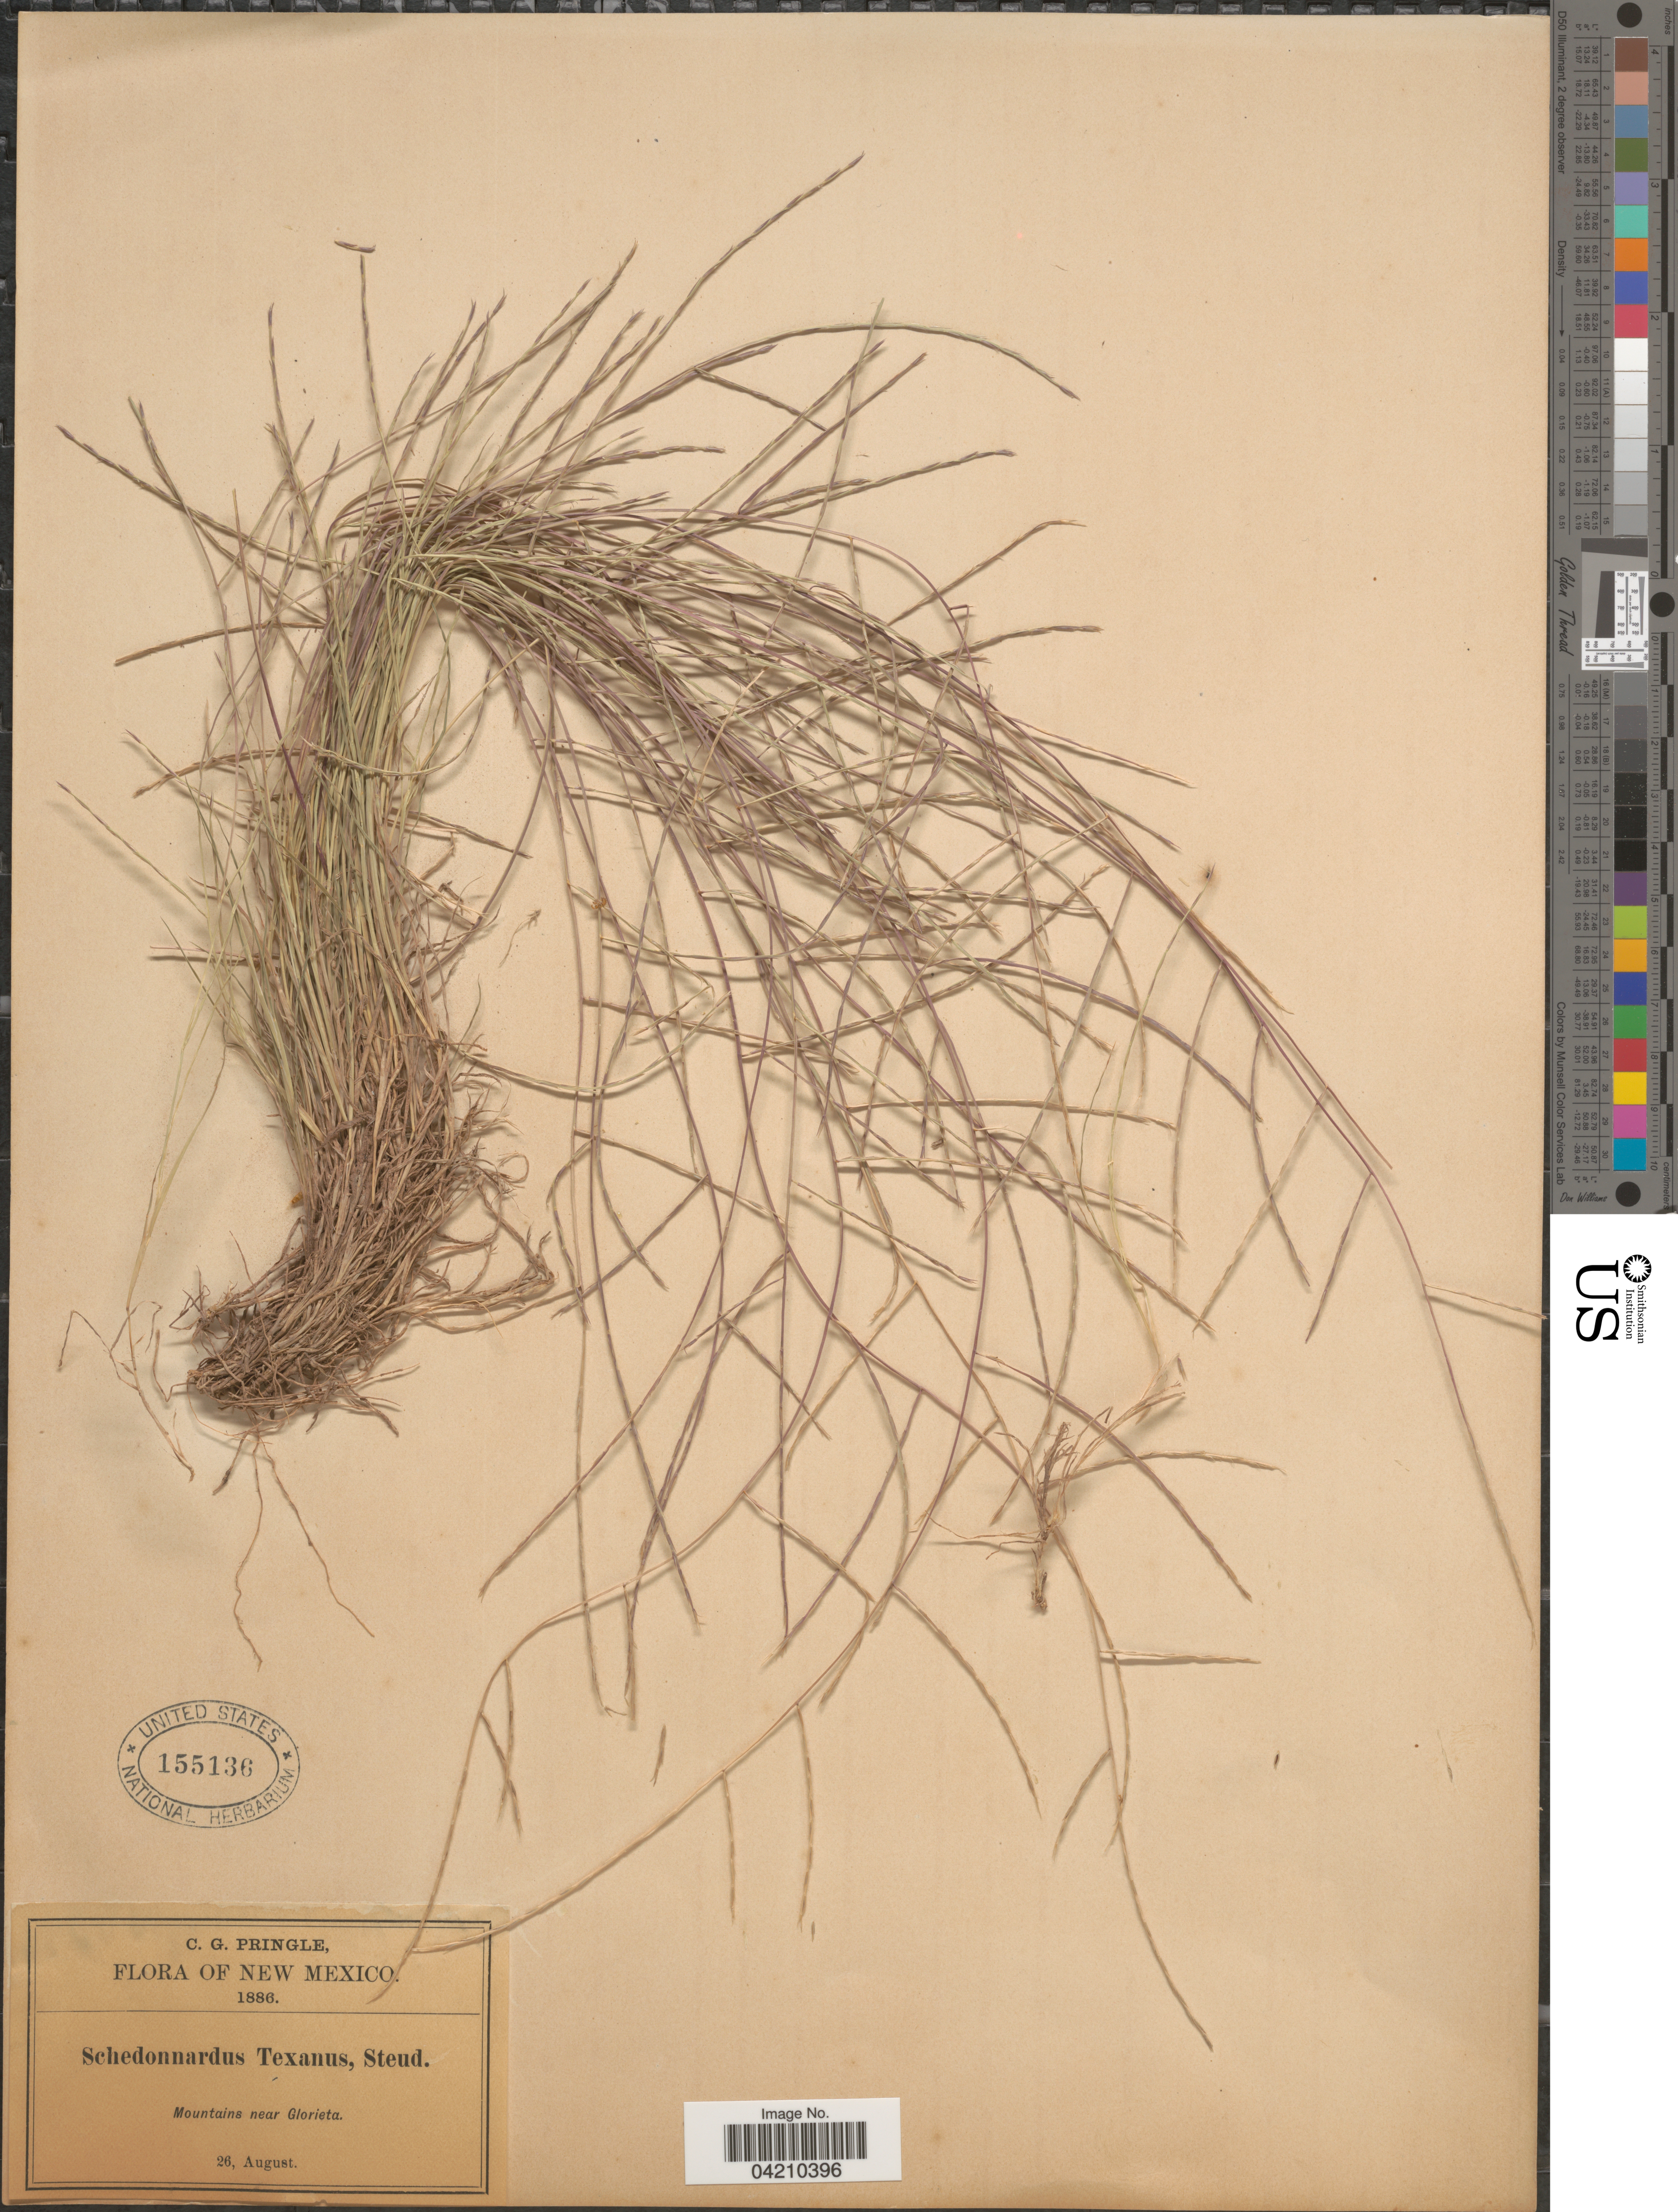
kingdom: Plantae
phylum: Tracheophyta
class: Liliopsida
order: Poales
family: Poaceae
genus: Muhlenbergia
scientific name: Muhlenbergia paniculata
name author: (Nutt.) Columbus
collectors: C. G. Pringle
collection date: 1886-08-26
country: United States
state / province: New Mexico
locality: Mountains near Glorieta.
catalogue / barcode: US 155136